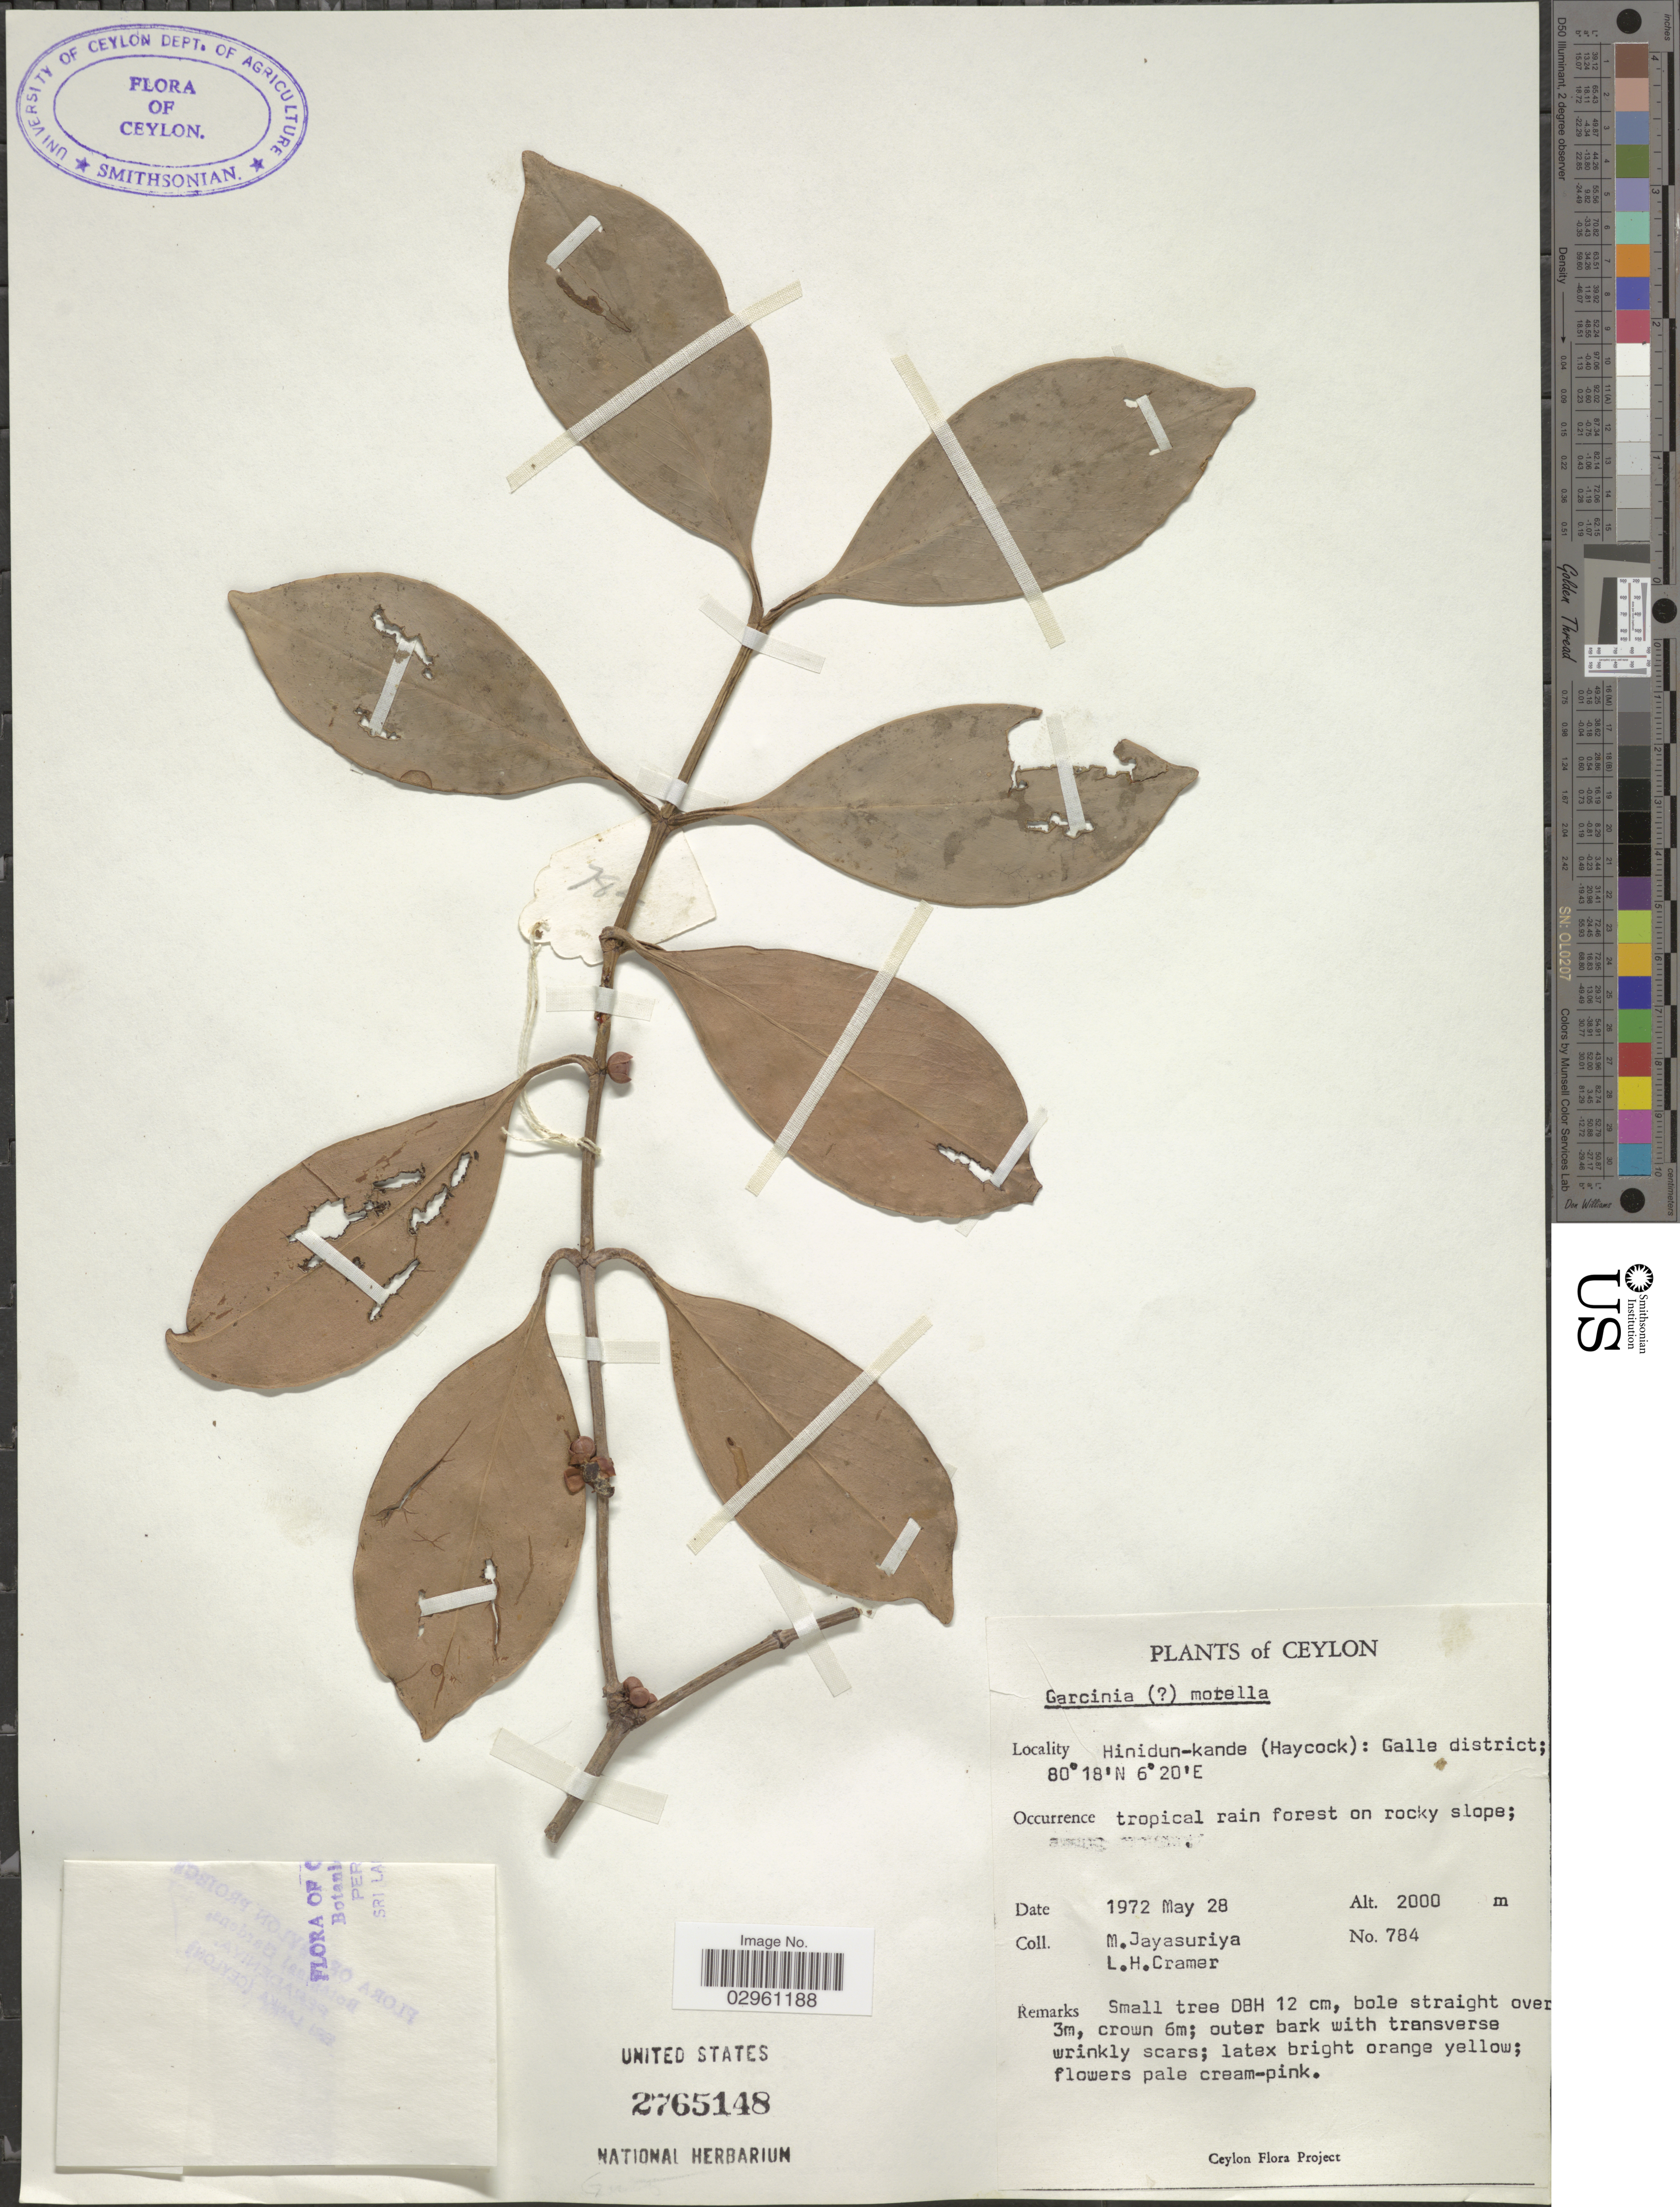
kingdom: Plantae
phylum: Tracheophyta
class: Magnoliopsida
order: Malpighiales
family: Clusiaceae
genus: Garcinia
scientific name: Garcinia morella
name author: (Gaertn.) Desr.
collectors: M. Jayasuriya & L. H. Cramer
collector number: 784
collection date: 1972-05-28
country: Sri Lanka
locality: Ceylon. Hinidun-kande (Haycock): Galle district. tropical rain forest on rocky slope.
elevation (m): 2000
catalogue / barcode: US 2765148